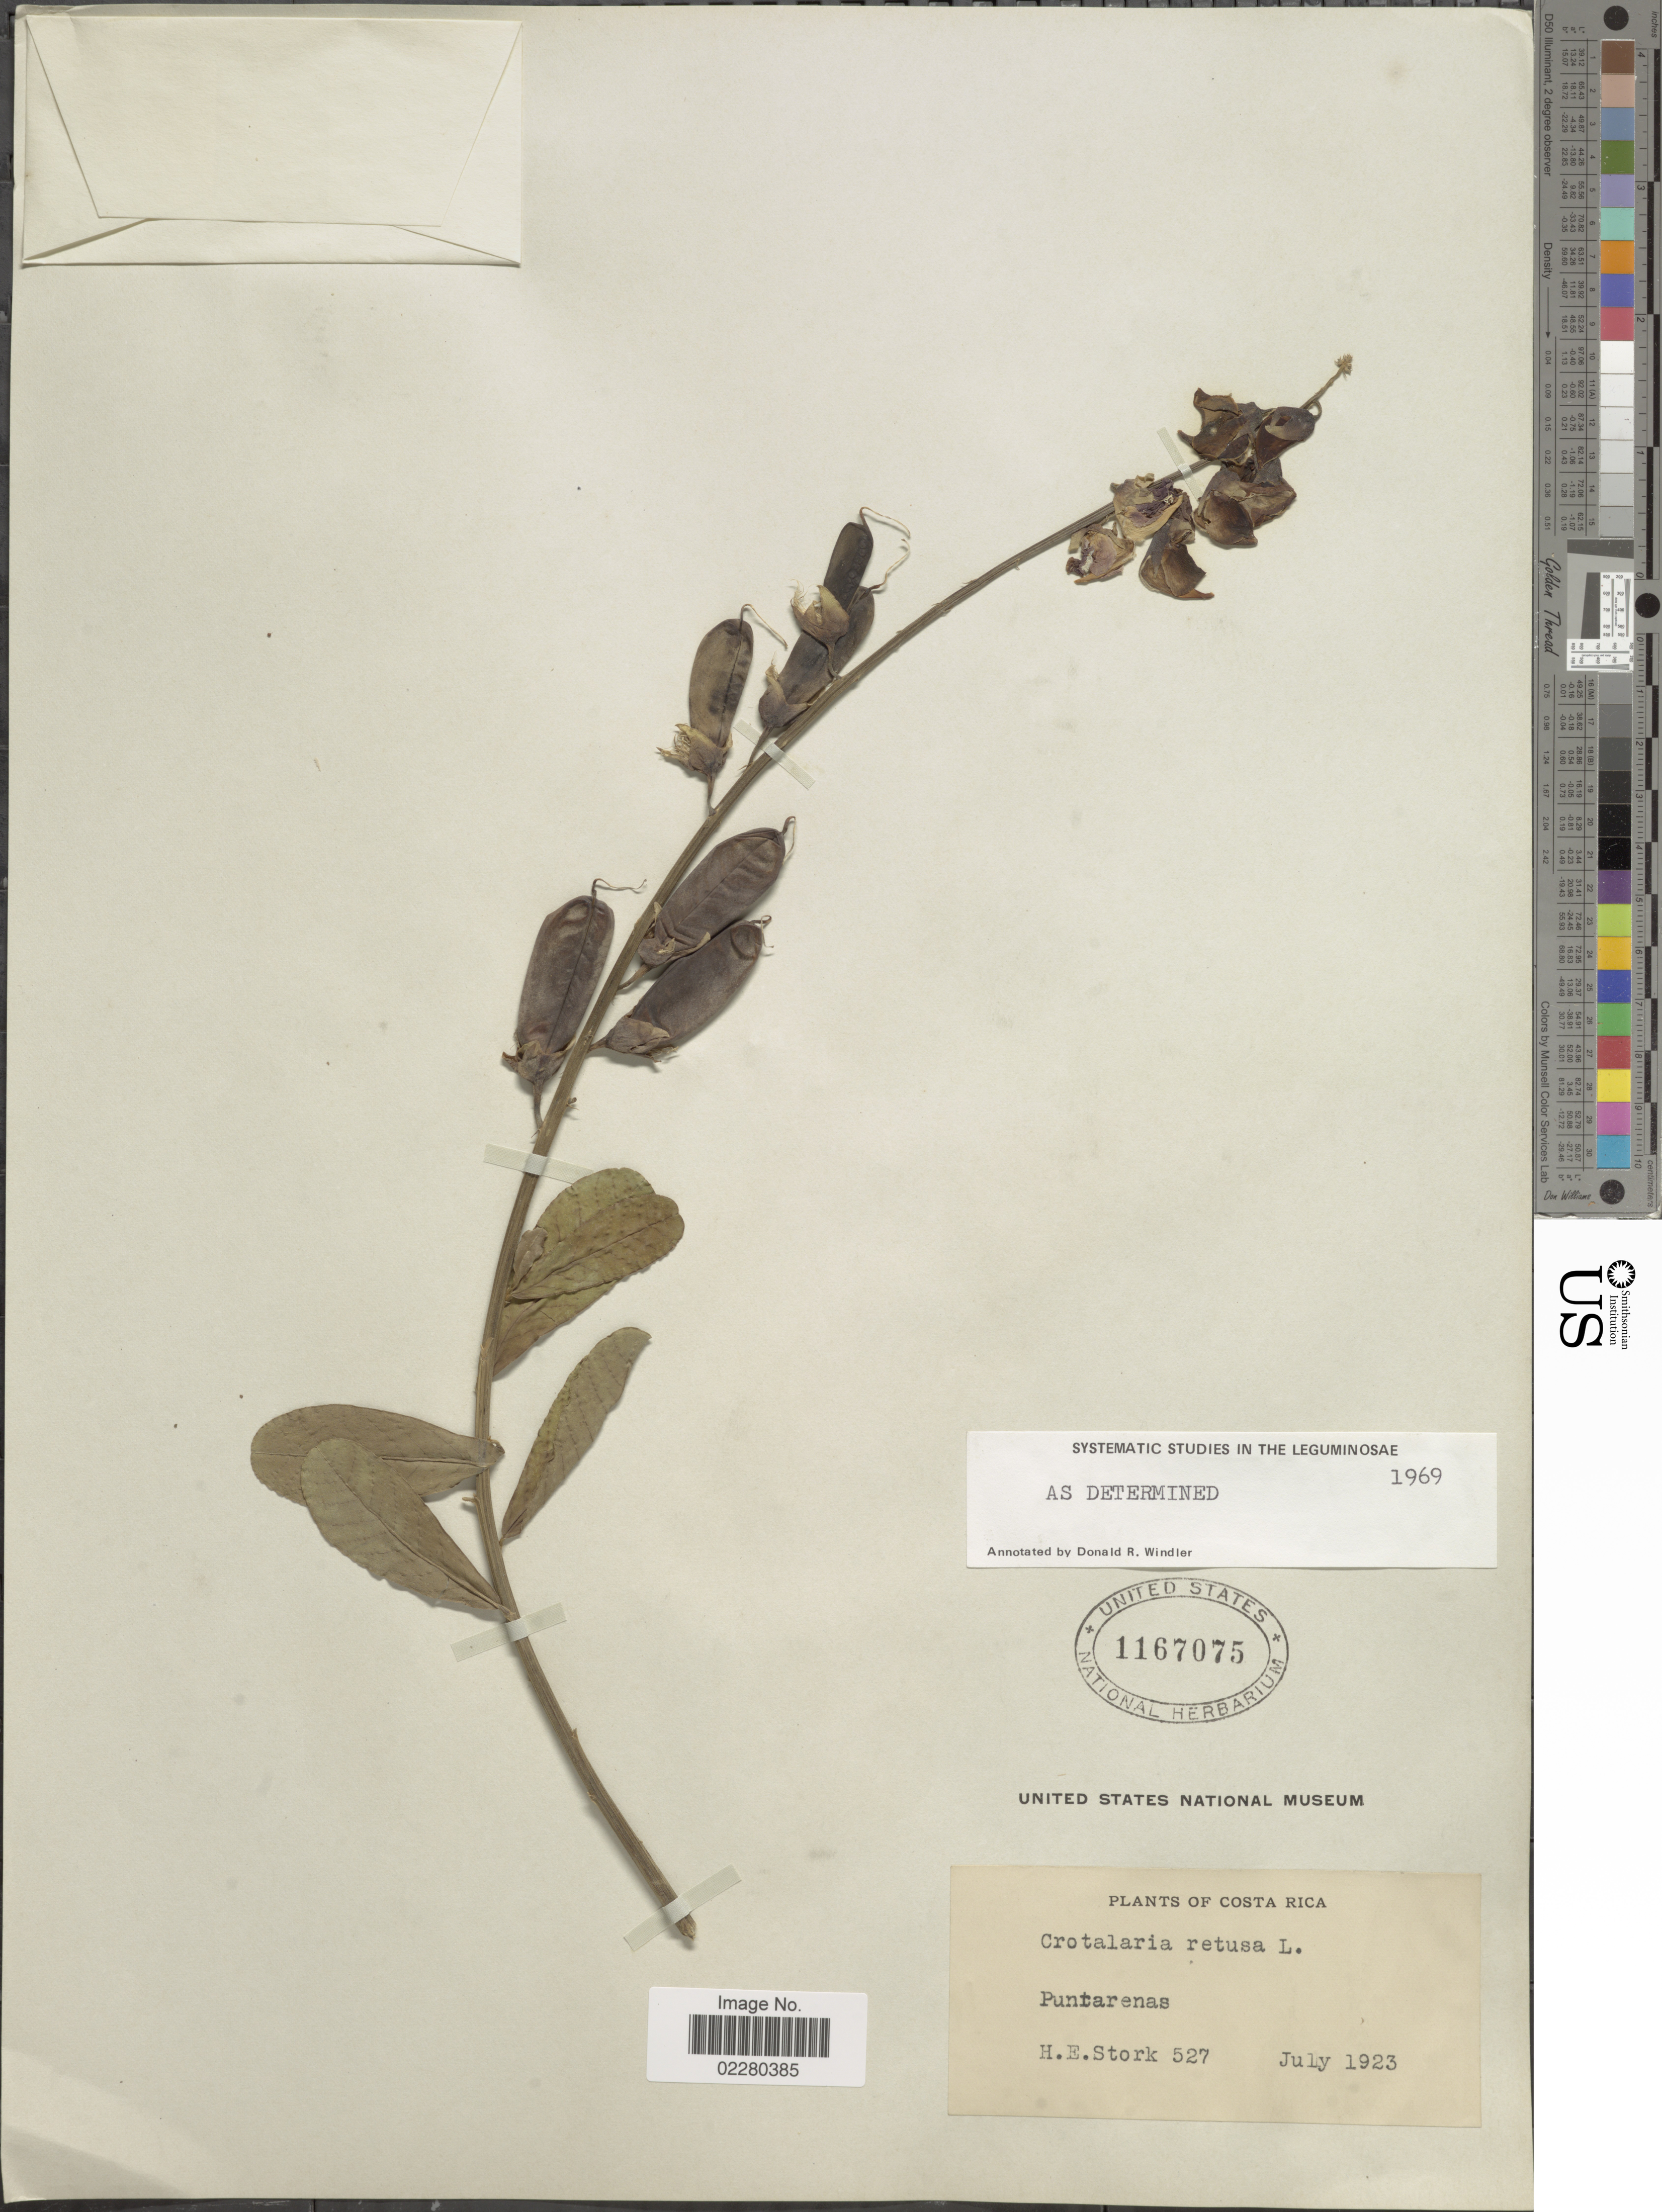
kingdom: Plantae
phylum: Tracheophyta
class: Magnoliopsida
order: Fabales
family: Fabaceae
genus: Crotalaria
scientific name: Crotalaria retusa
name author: L.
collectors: H. E. Stork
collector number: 527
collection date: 1923-07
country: Costa Rica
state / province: Puntarenas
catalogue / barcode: US 1167075